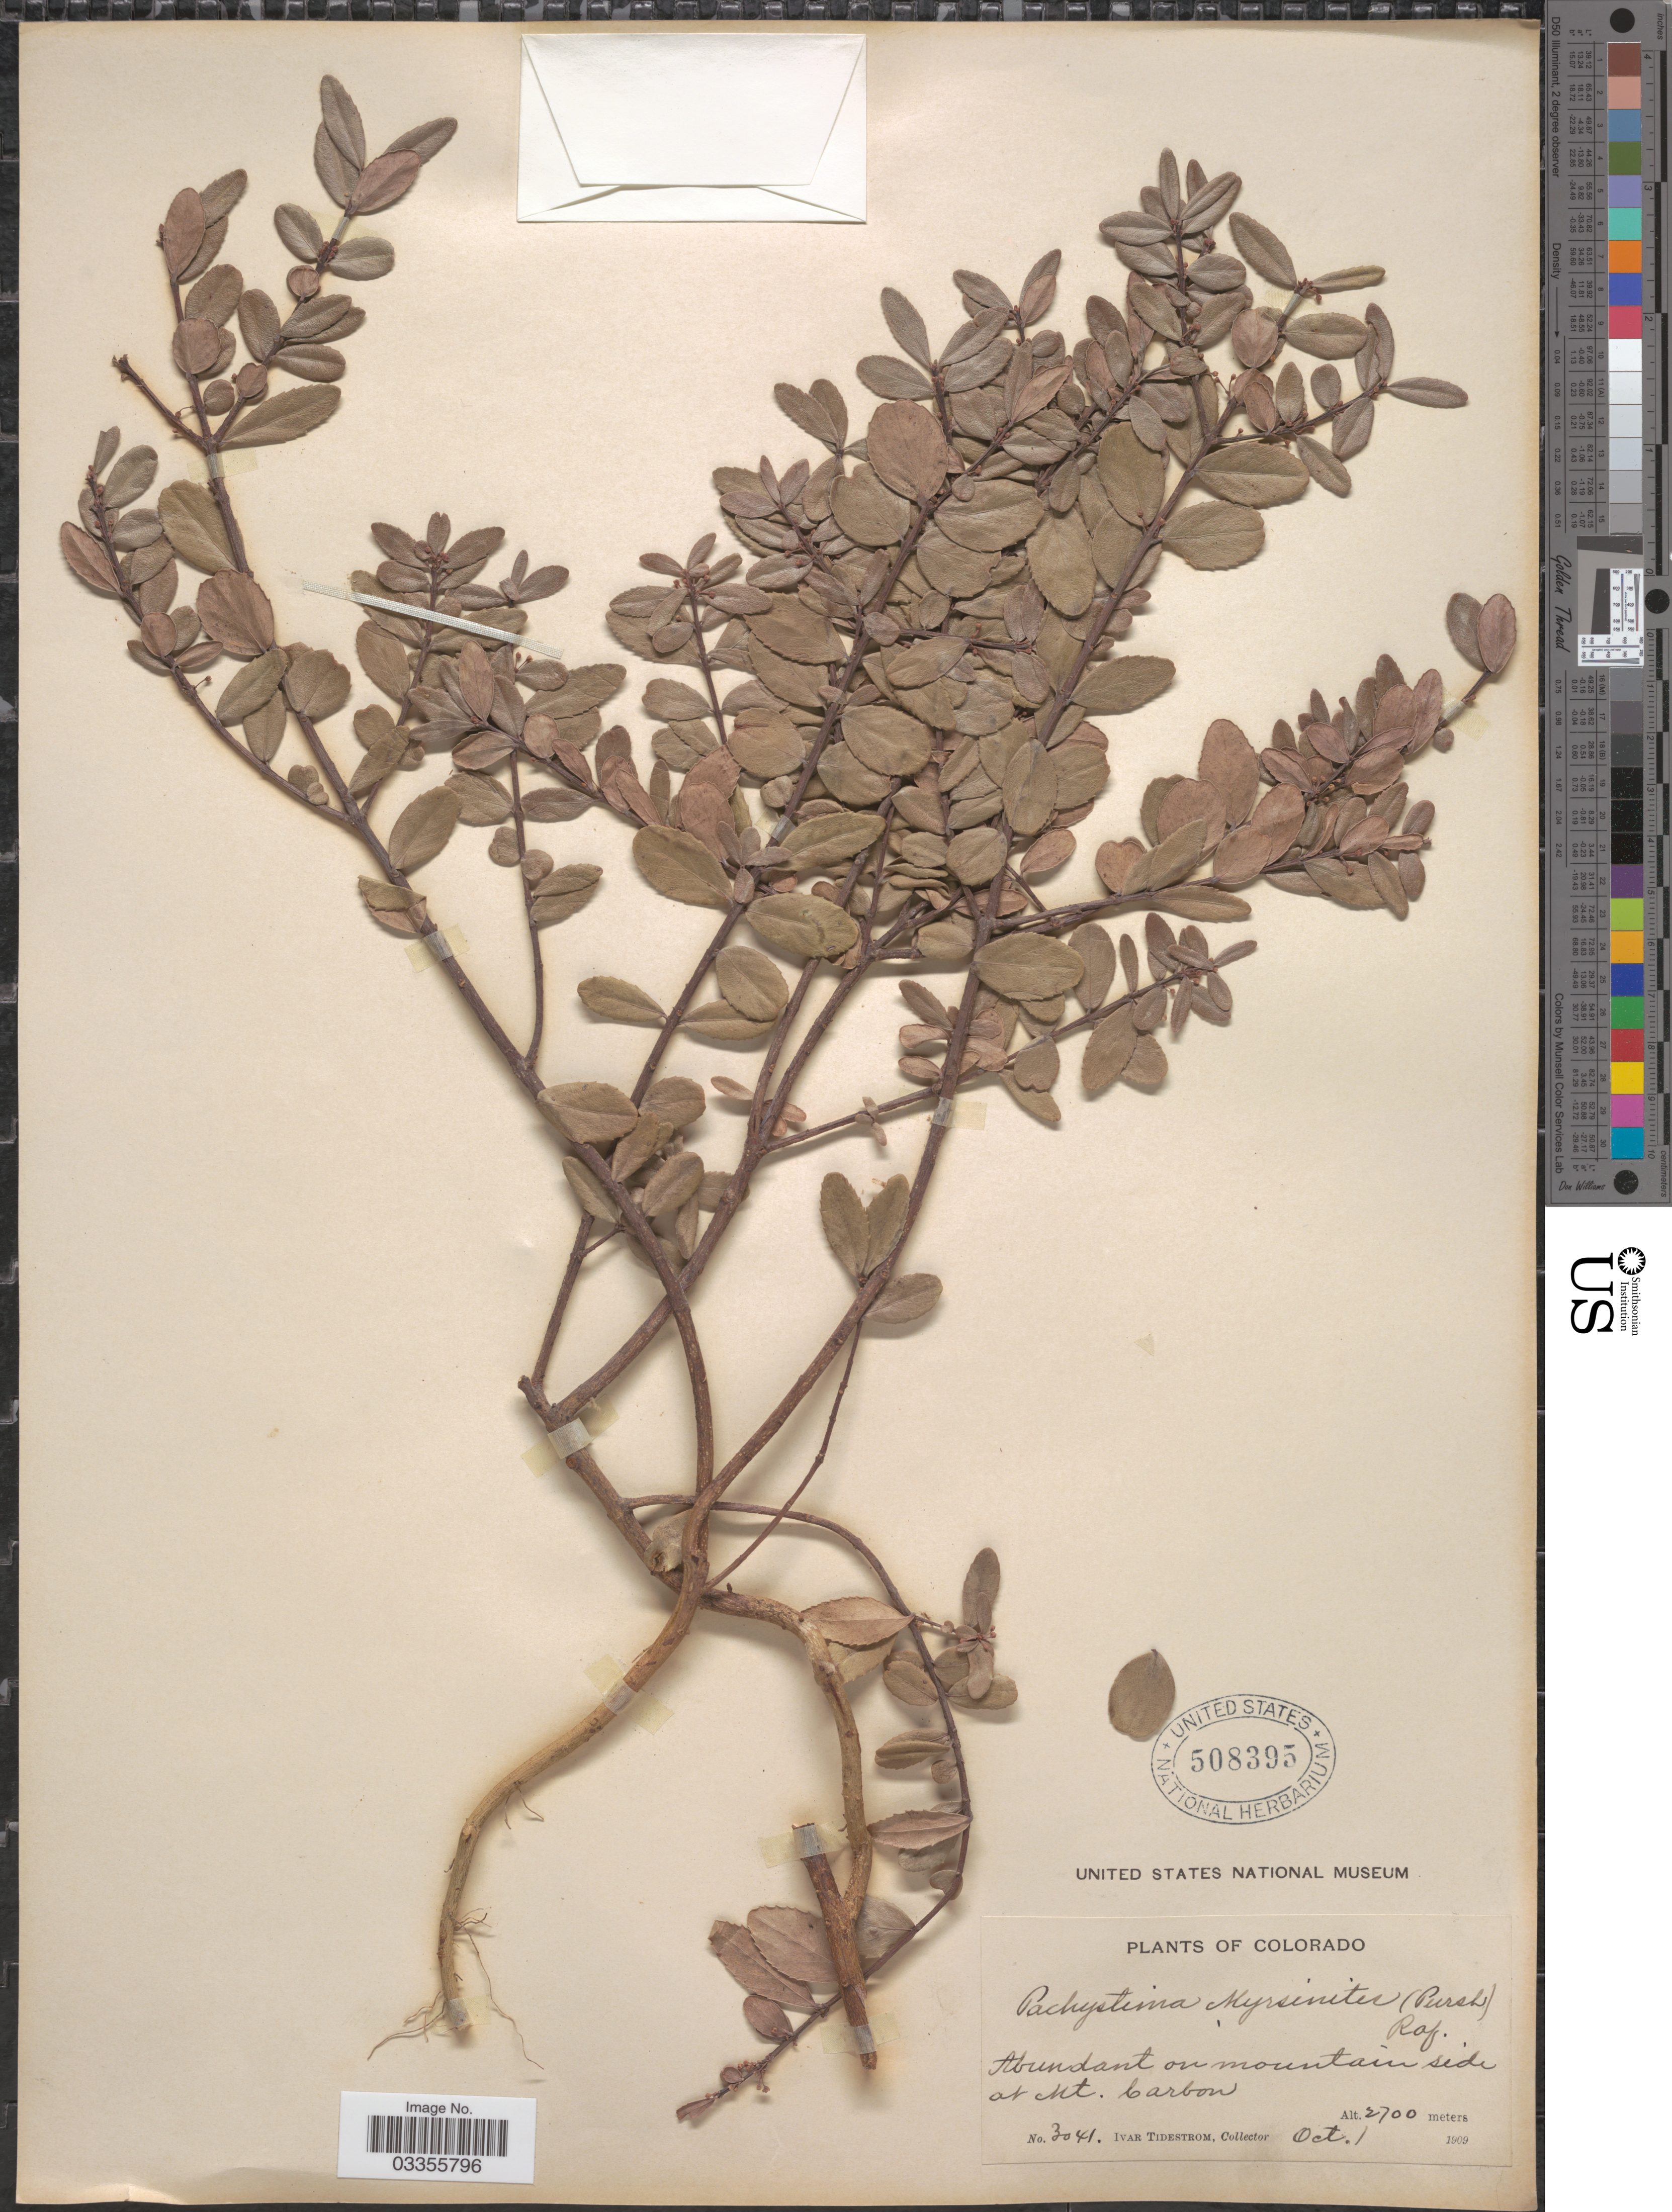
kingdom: Plantae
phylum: Tracheophyta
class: Magnoliopsida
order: Celastrales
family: Celastraceae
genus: Paxistima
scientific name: Paxistima myrsinites subsp. myrsinites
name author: (Pursh) Raf.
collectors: I. F. Tidestrom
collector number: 3041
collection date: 1909-10-01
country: United States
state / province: Colorado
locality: Abundant on mountain side of Mt. Carbon.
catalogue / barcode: US 508395